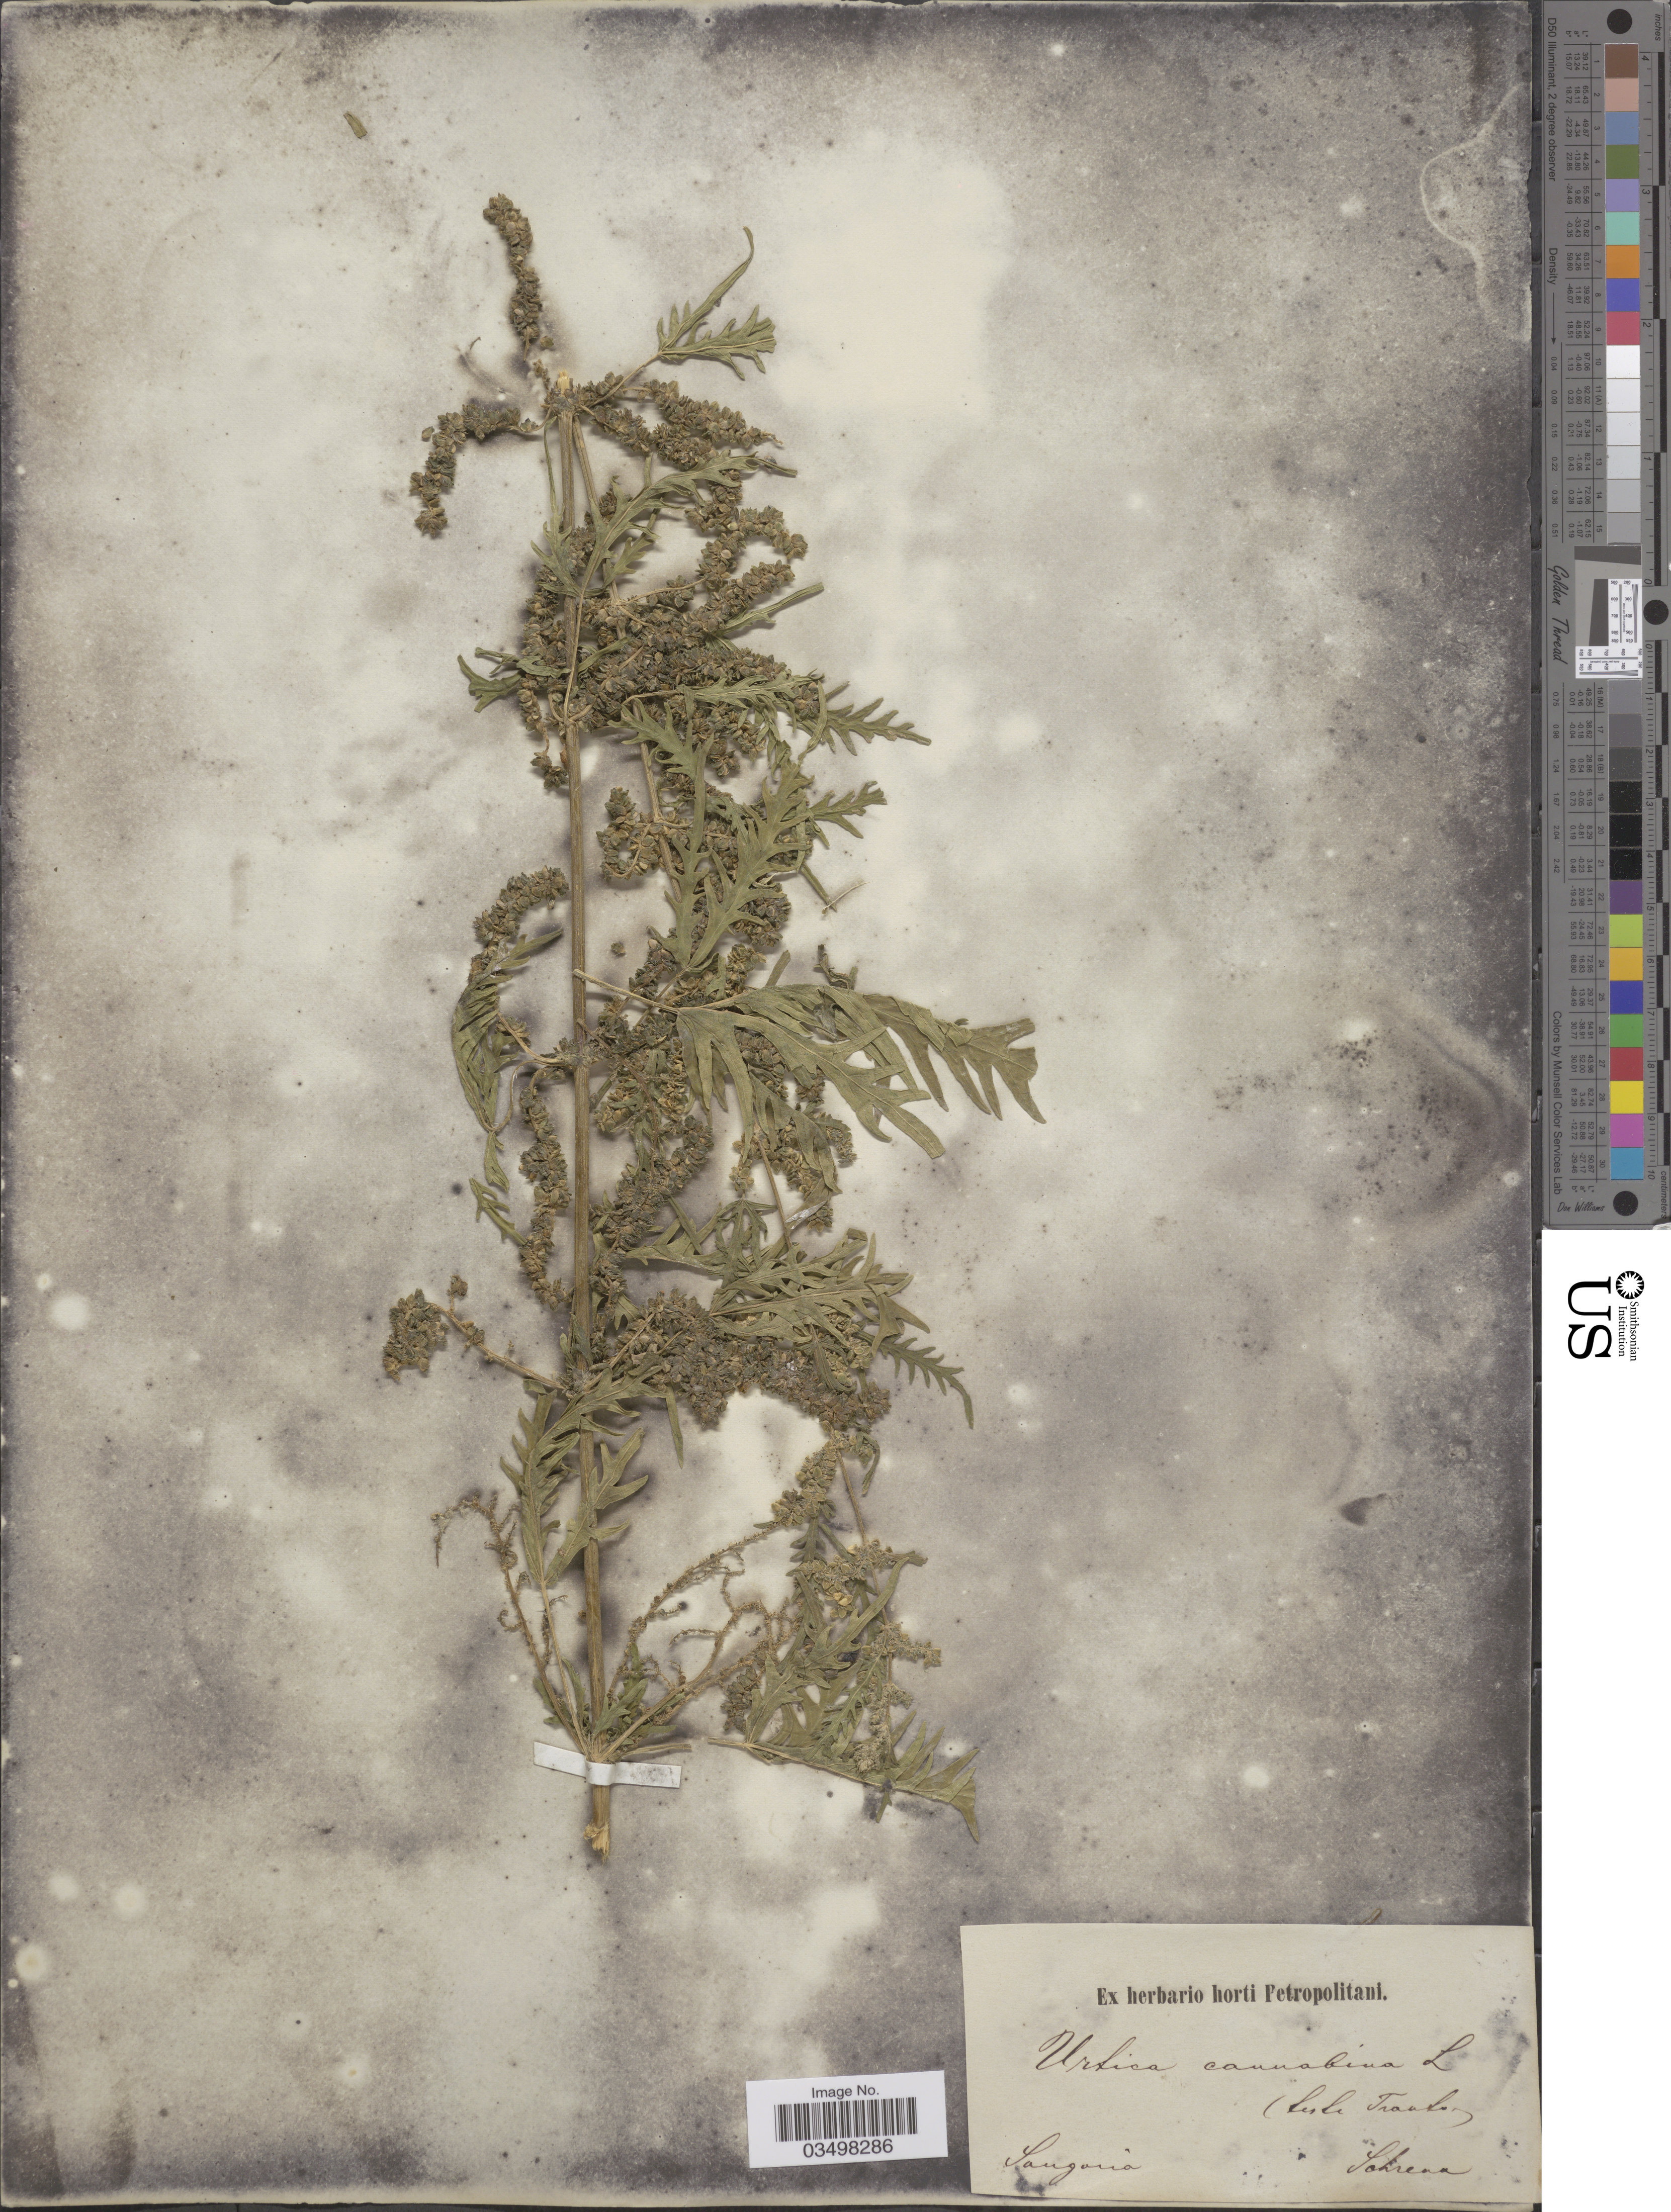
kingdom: Plantae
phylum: Tracheophyta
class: Magnoliopsida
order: Rosales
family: Urticaceae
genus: Urtica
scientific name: Urtica cannabina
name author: L.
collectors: Schrenn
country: Madagascar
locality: Sangoria.